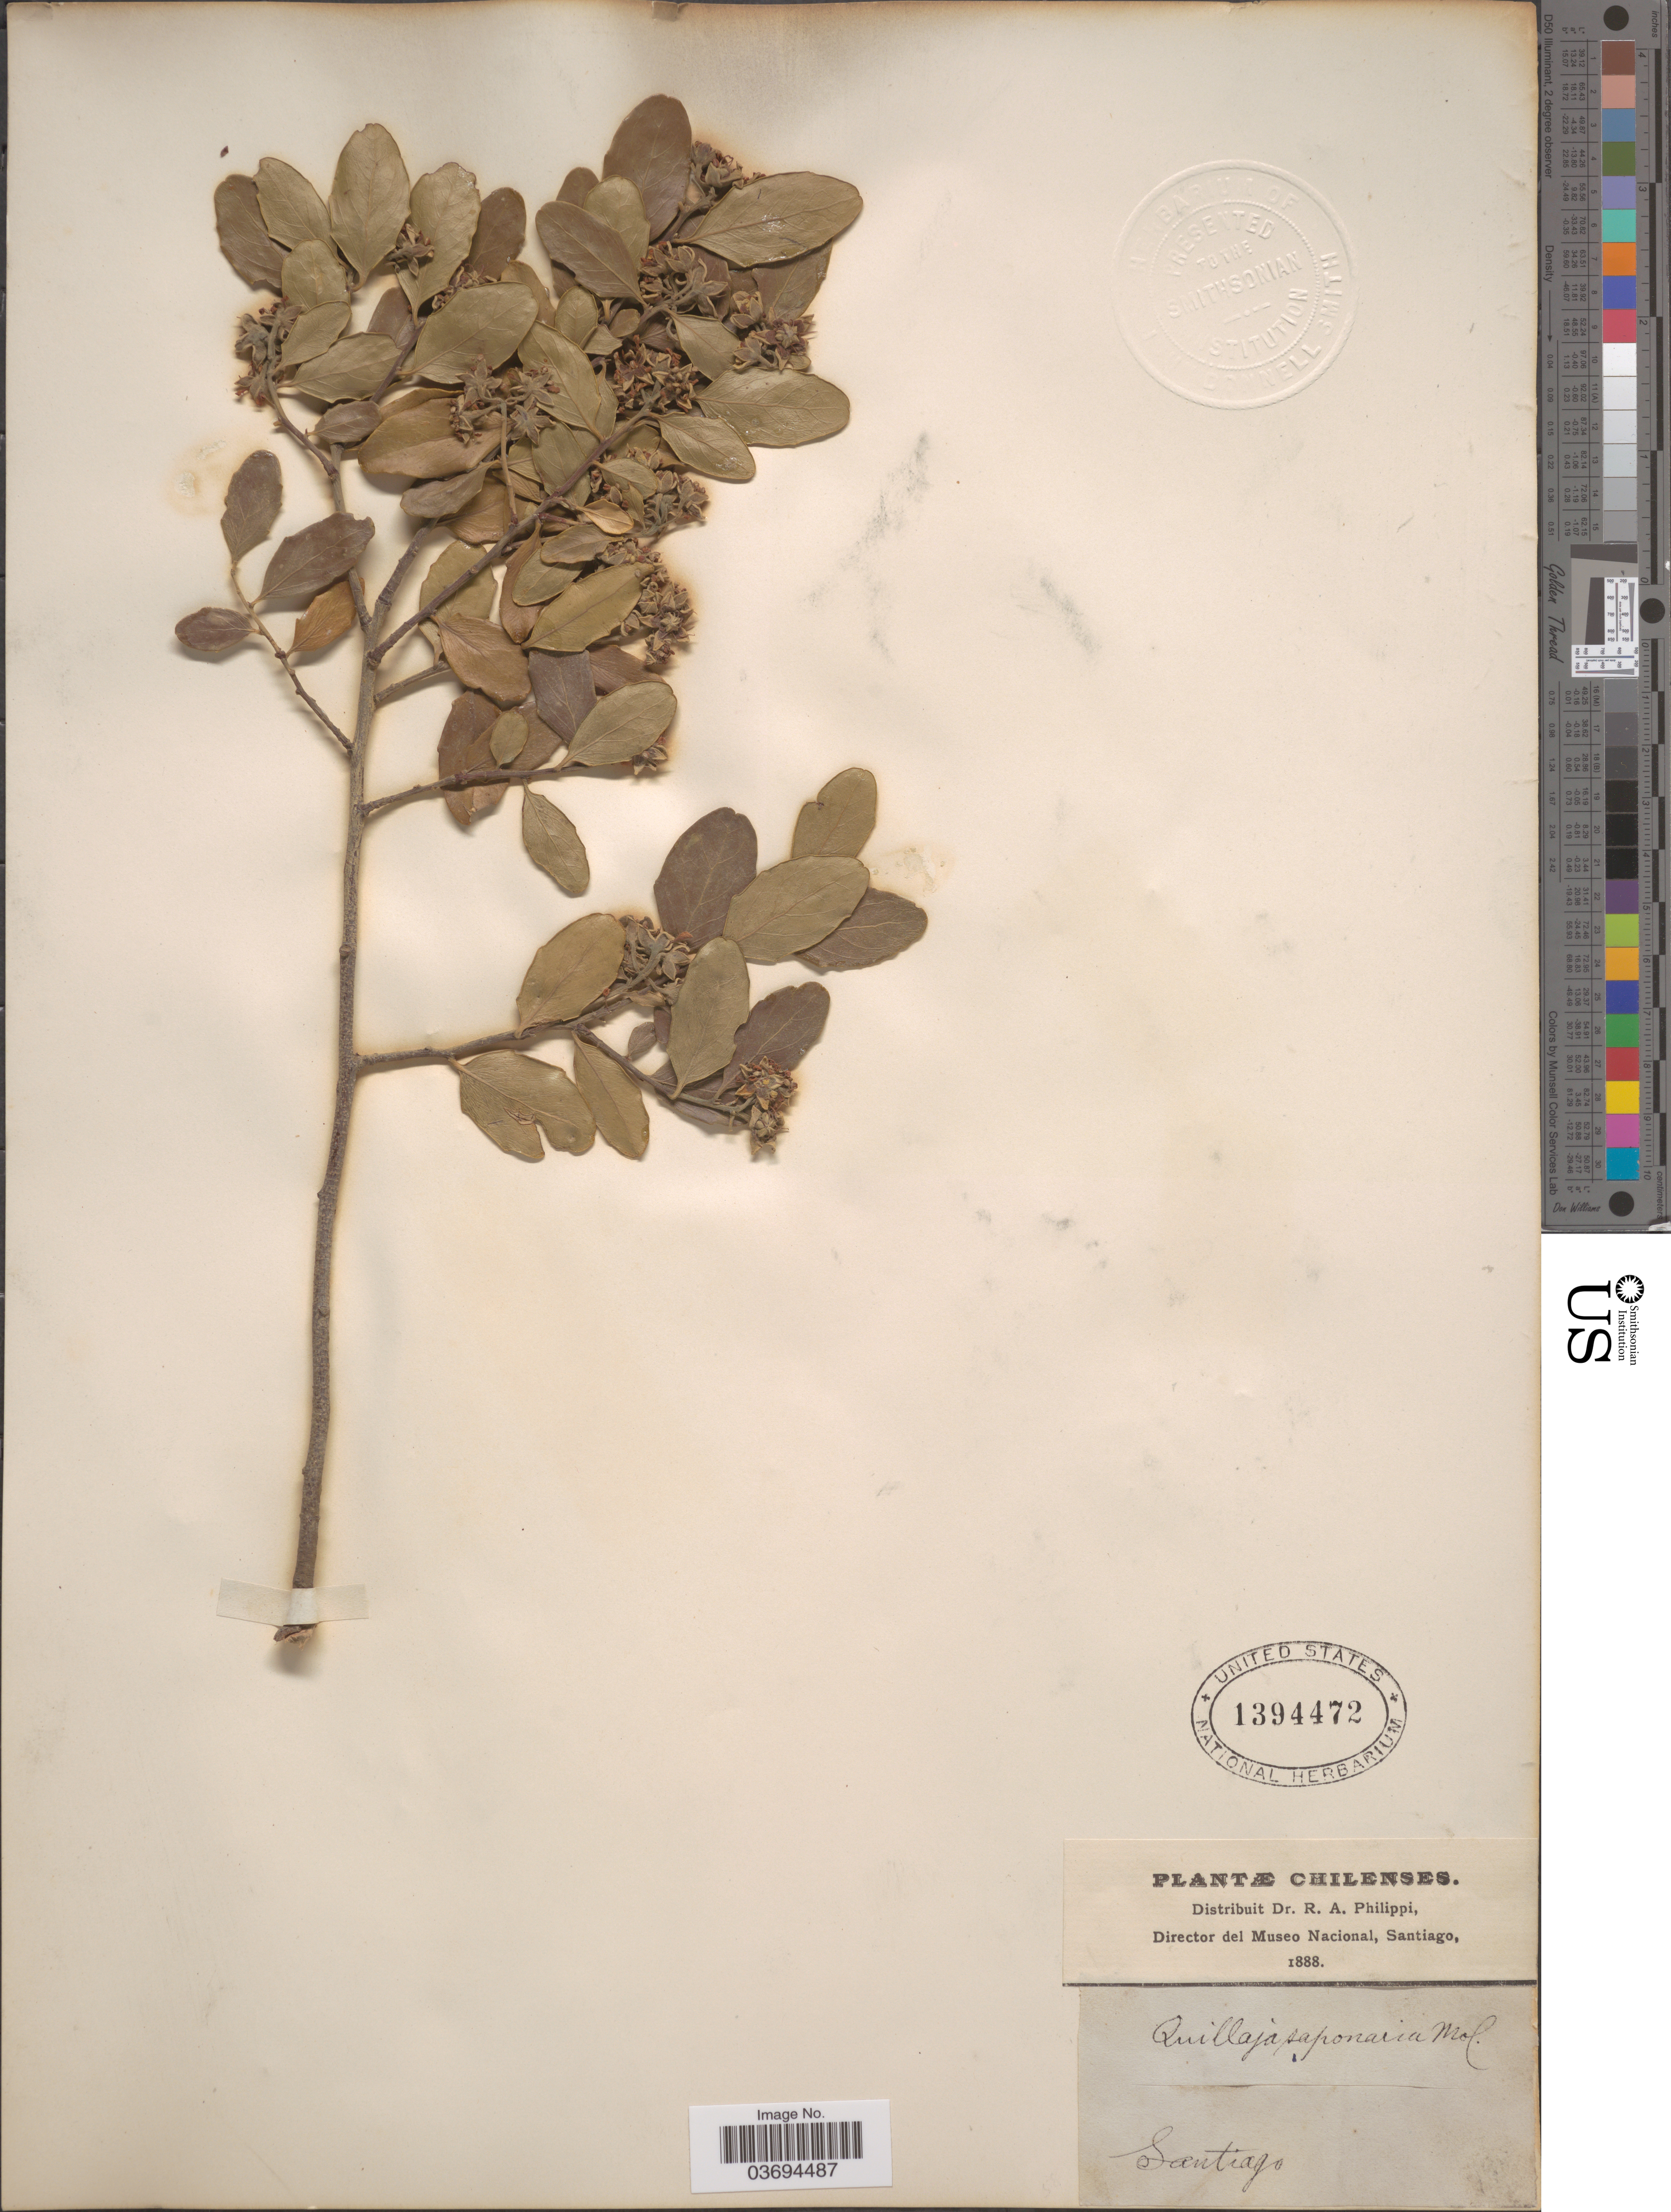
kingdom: Plantae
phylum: Tracheophyta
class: Magnoliopsida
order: Fabales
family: Quillajaceae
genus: Quillaja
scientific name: Quillaja saponaria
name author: Molina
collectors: ex. herb. R.A. Philippi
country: Chile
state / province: Región Metropolitana (RM)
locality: Santiago.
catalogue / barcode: US 1394472